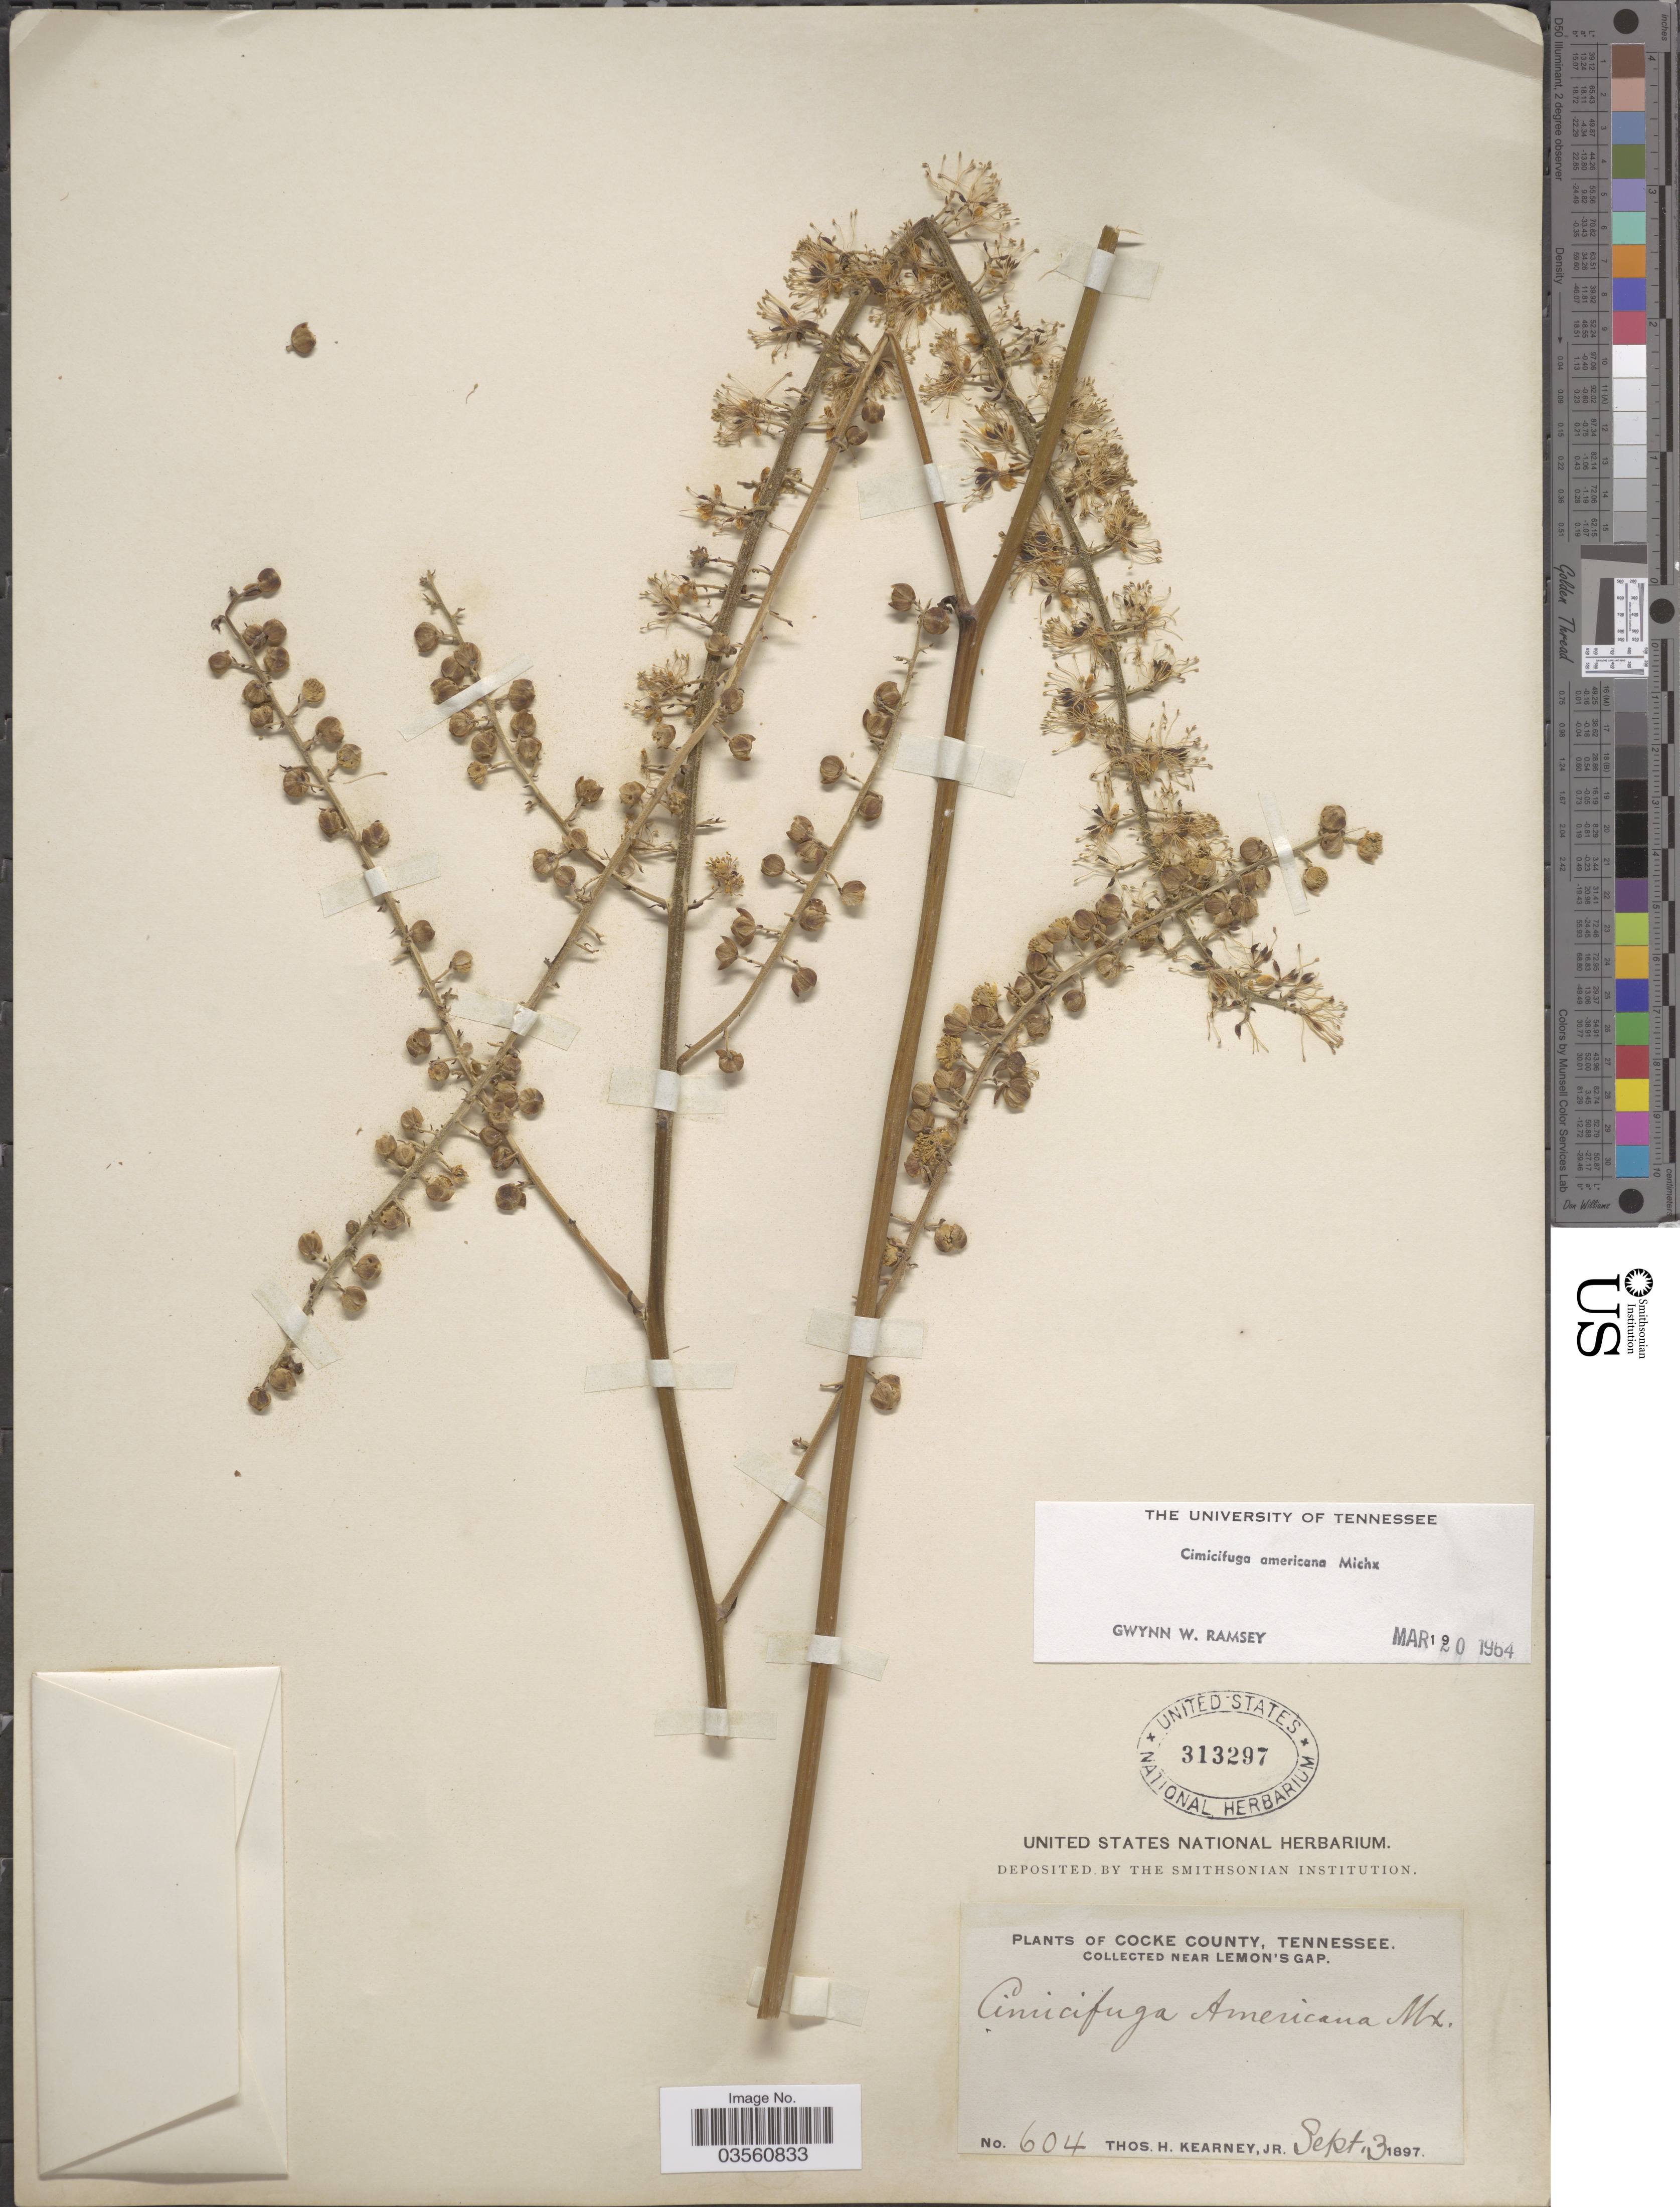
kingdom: Plantae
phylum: Tracheophyta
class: Magnoliopsida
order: Ranunculales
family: Ranunculaceae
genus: Actaea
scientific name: Actaea podocarpa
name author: DC.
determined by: Strong, M. T., (US), Smithsonian Institution - National Museum of Natural History (UNITED STATES)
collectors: T. H. Kearney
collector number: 604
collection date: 1897-09-03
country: United States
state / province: Tennessee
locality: Cocke County, near Lemon's Gap.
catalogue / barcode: US 313297